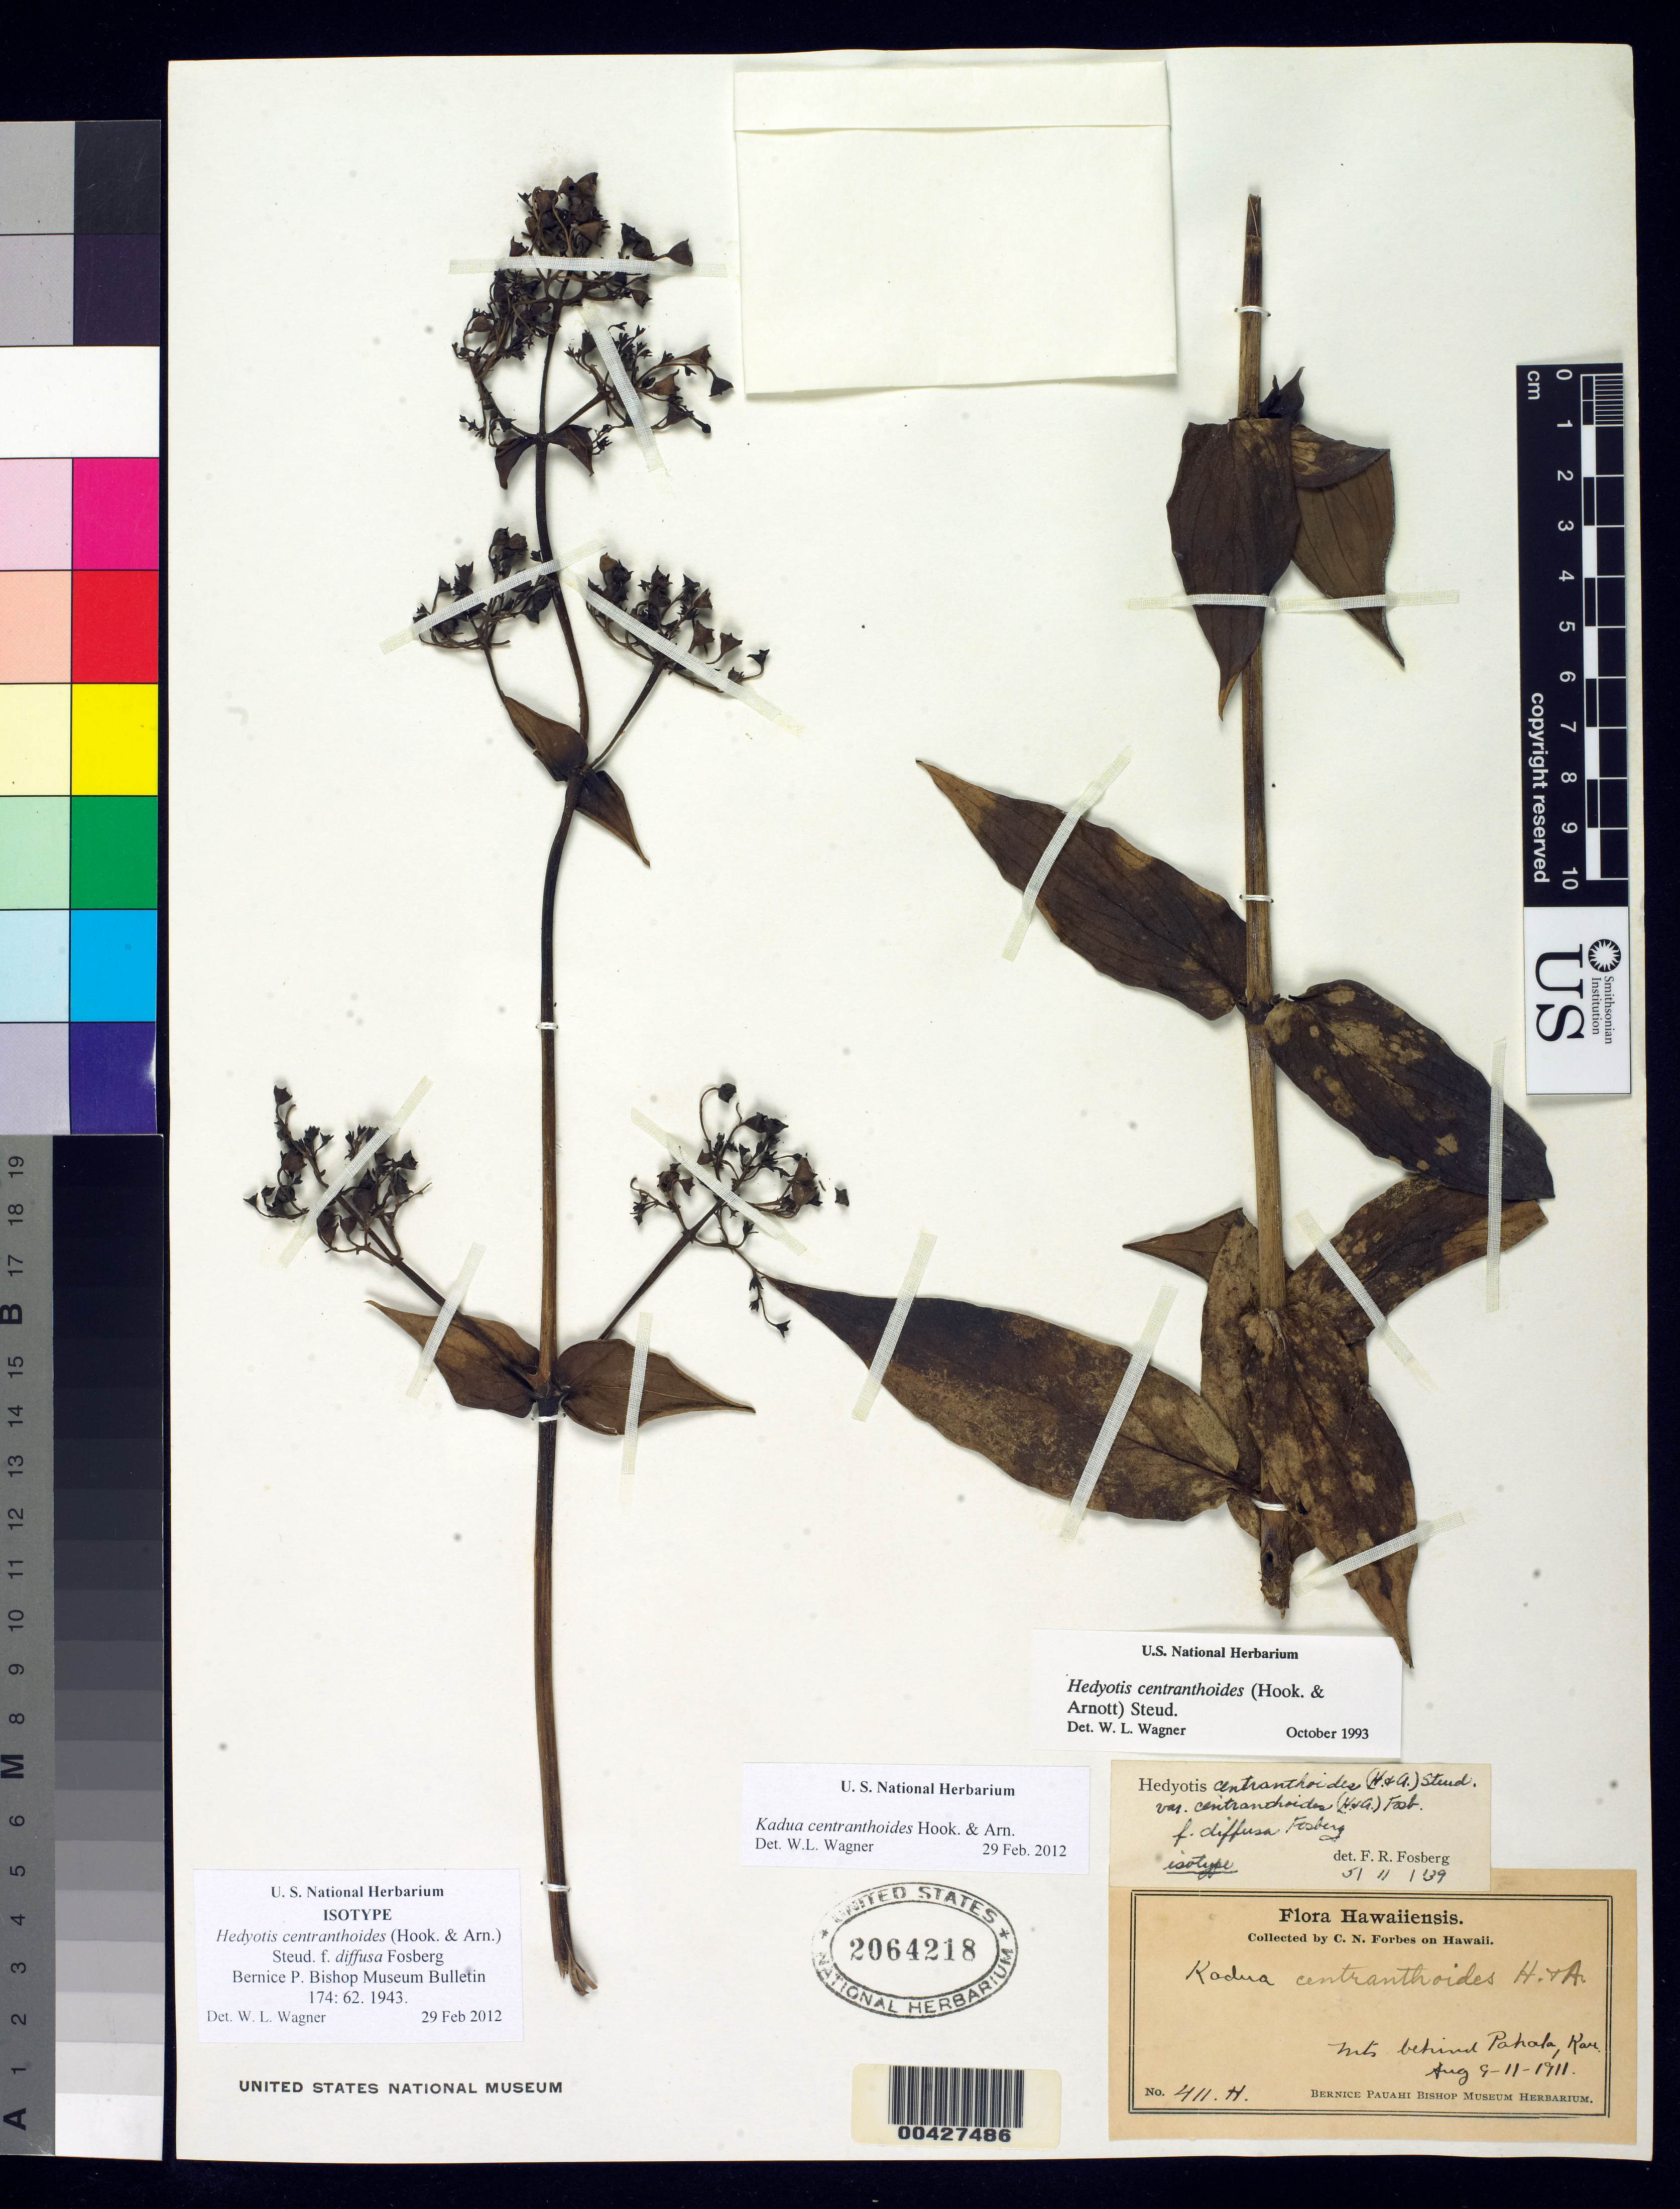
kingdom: Plantae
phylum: Tracheophyta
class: Magnoliopsida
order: Gentianales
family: Rubiaceae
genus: Hedyotis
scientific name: Hedyotis centranthoides f. diffusa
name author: Fosberg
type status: Isotype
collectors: C. N. Forbes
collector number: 411.H.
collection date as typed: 9 Aug 1911 to 11 Aug 1911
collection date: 1911-08-09/1911-08-11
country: United States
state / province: Hawaii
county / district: Hawaii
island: Hawaii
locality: Mountains behind Pahala, Kau.(?)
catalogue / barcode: US 2064218